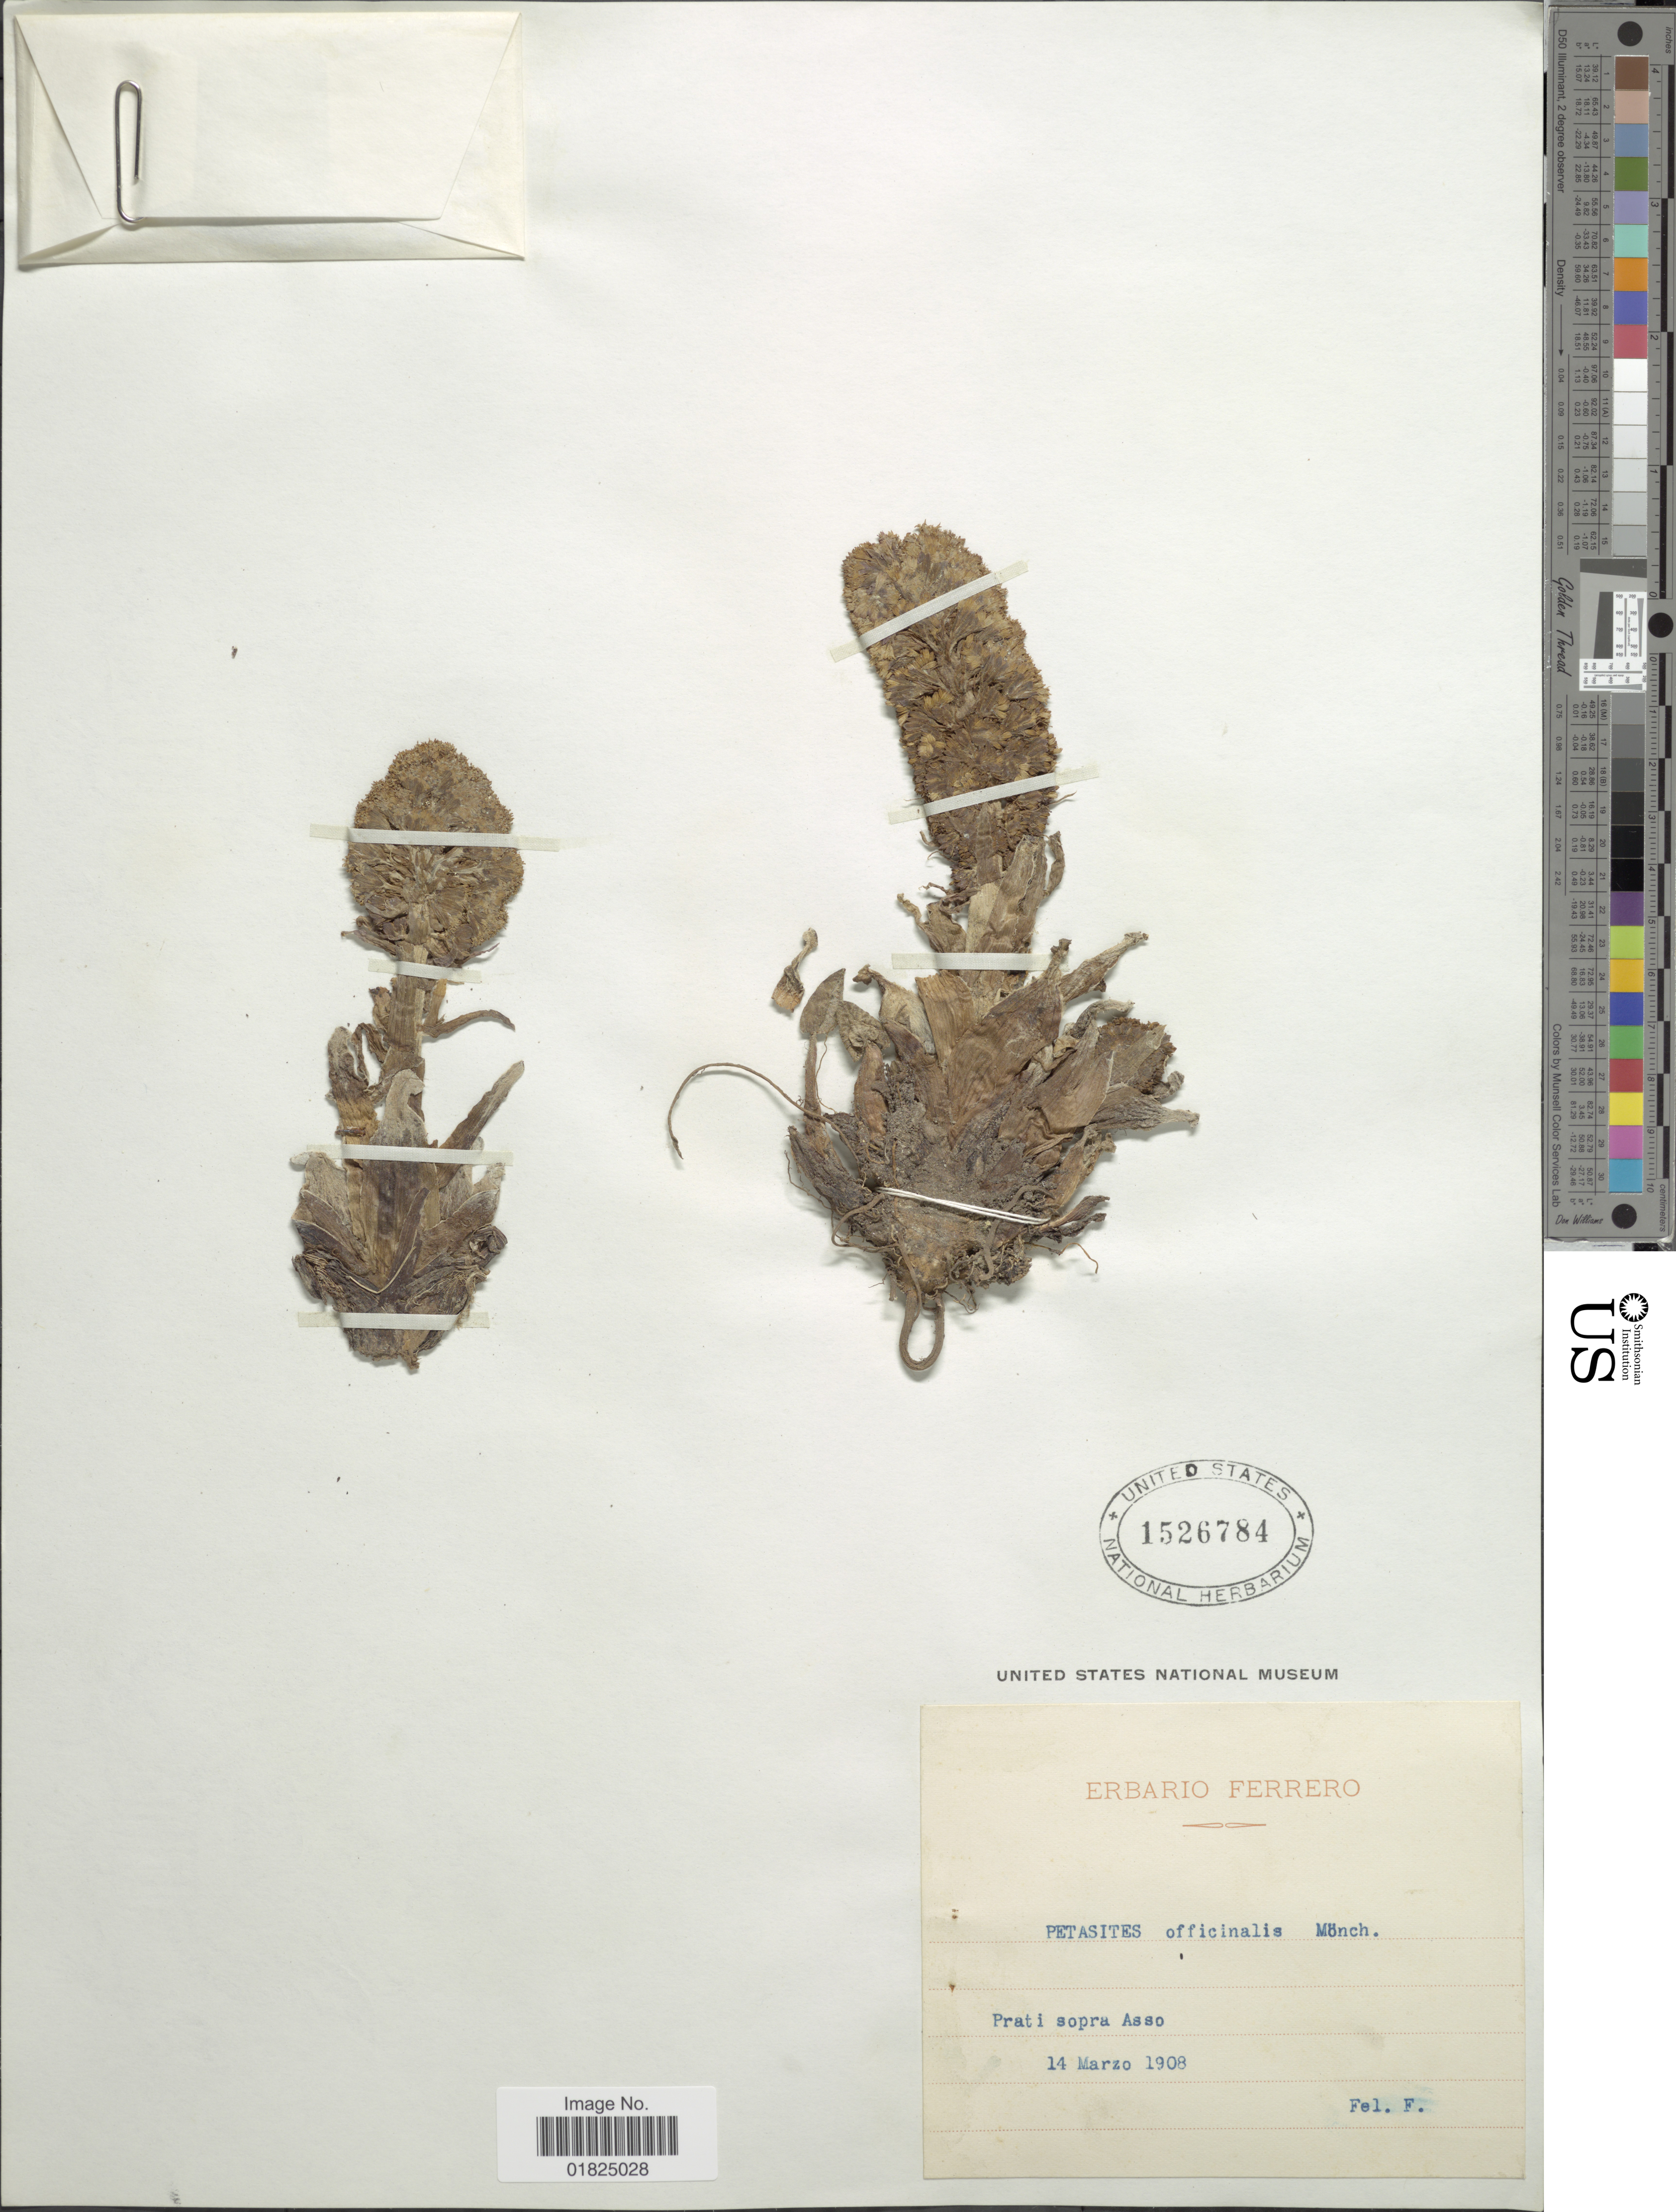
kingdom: Plantae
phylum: Tracheophyta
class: Magnoliopsida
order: Asterales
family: Asteraceae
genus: Petasites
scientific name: Petasites officinalis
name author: L.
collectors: F. Ferrero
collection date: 1908-03-14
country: Italy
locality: Prati sopra Asso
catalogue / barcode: US 1526784